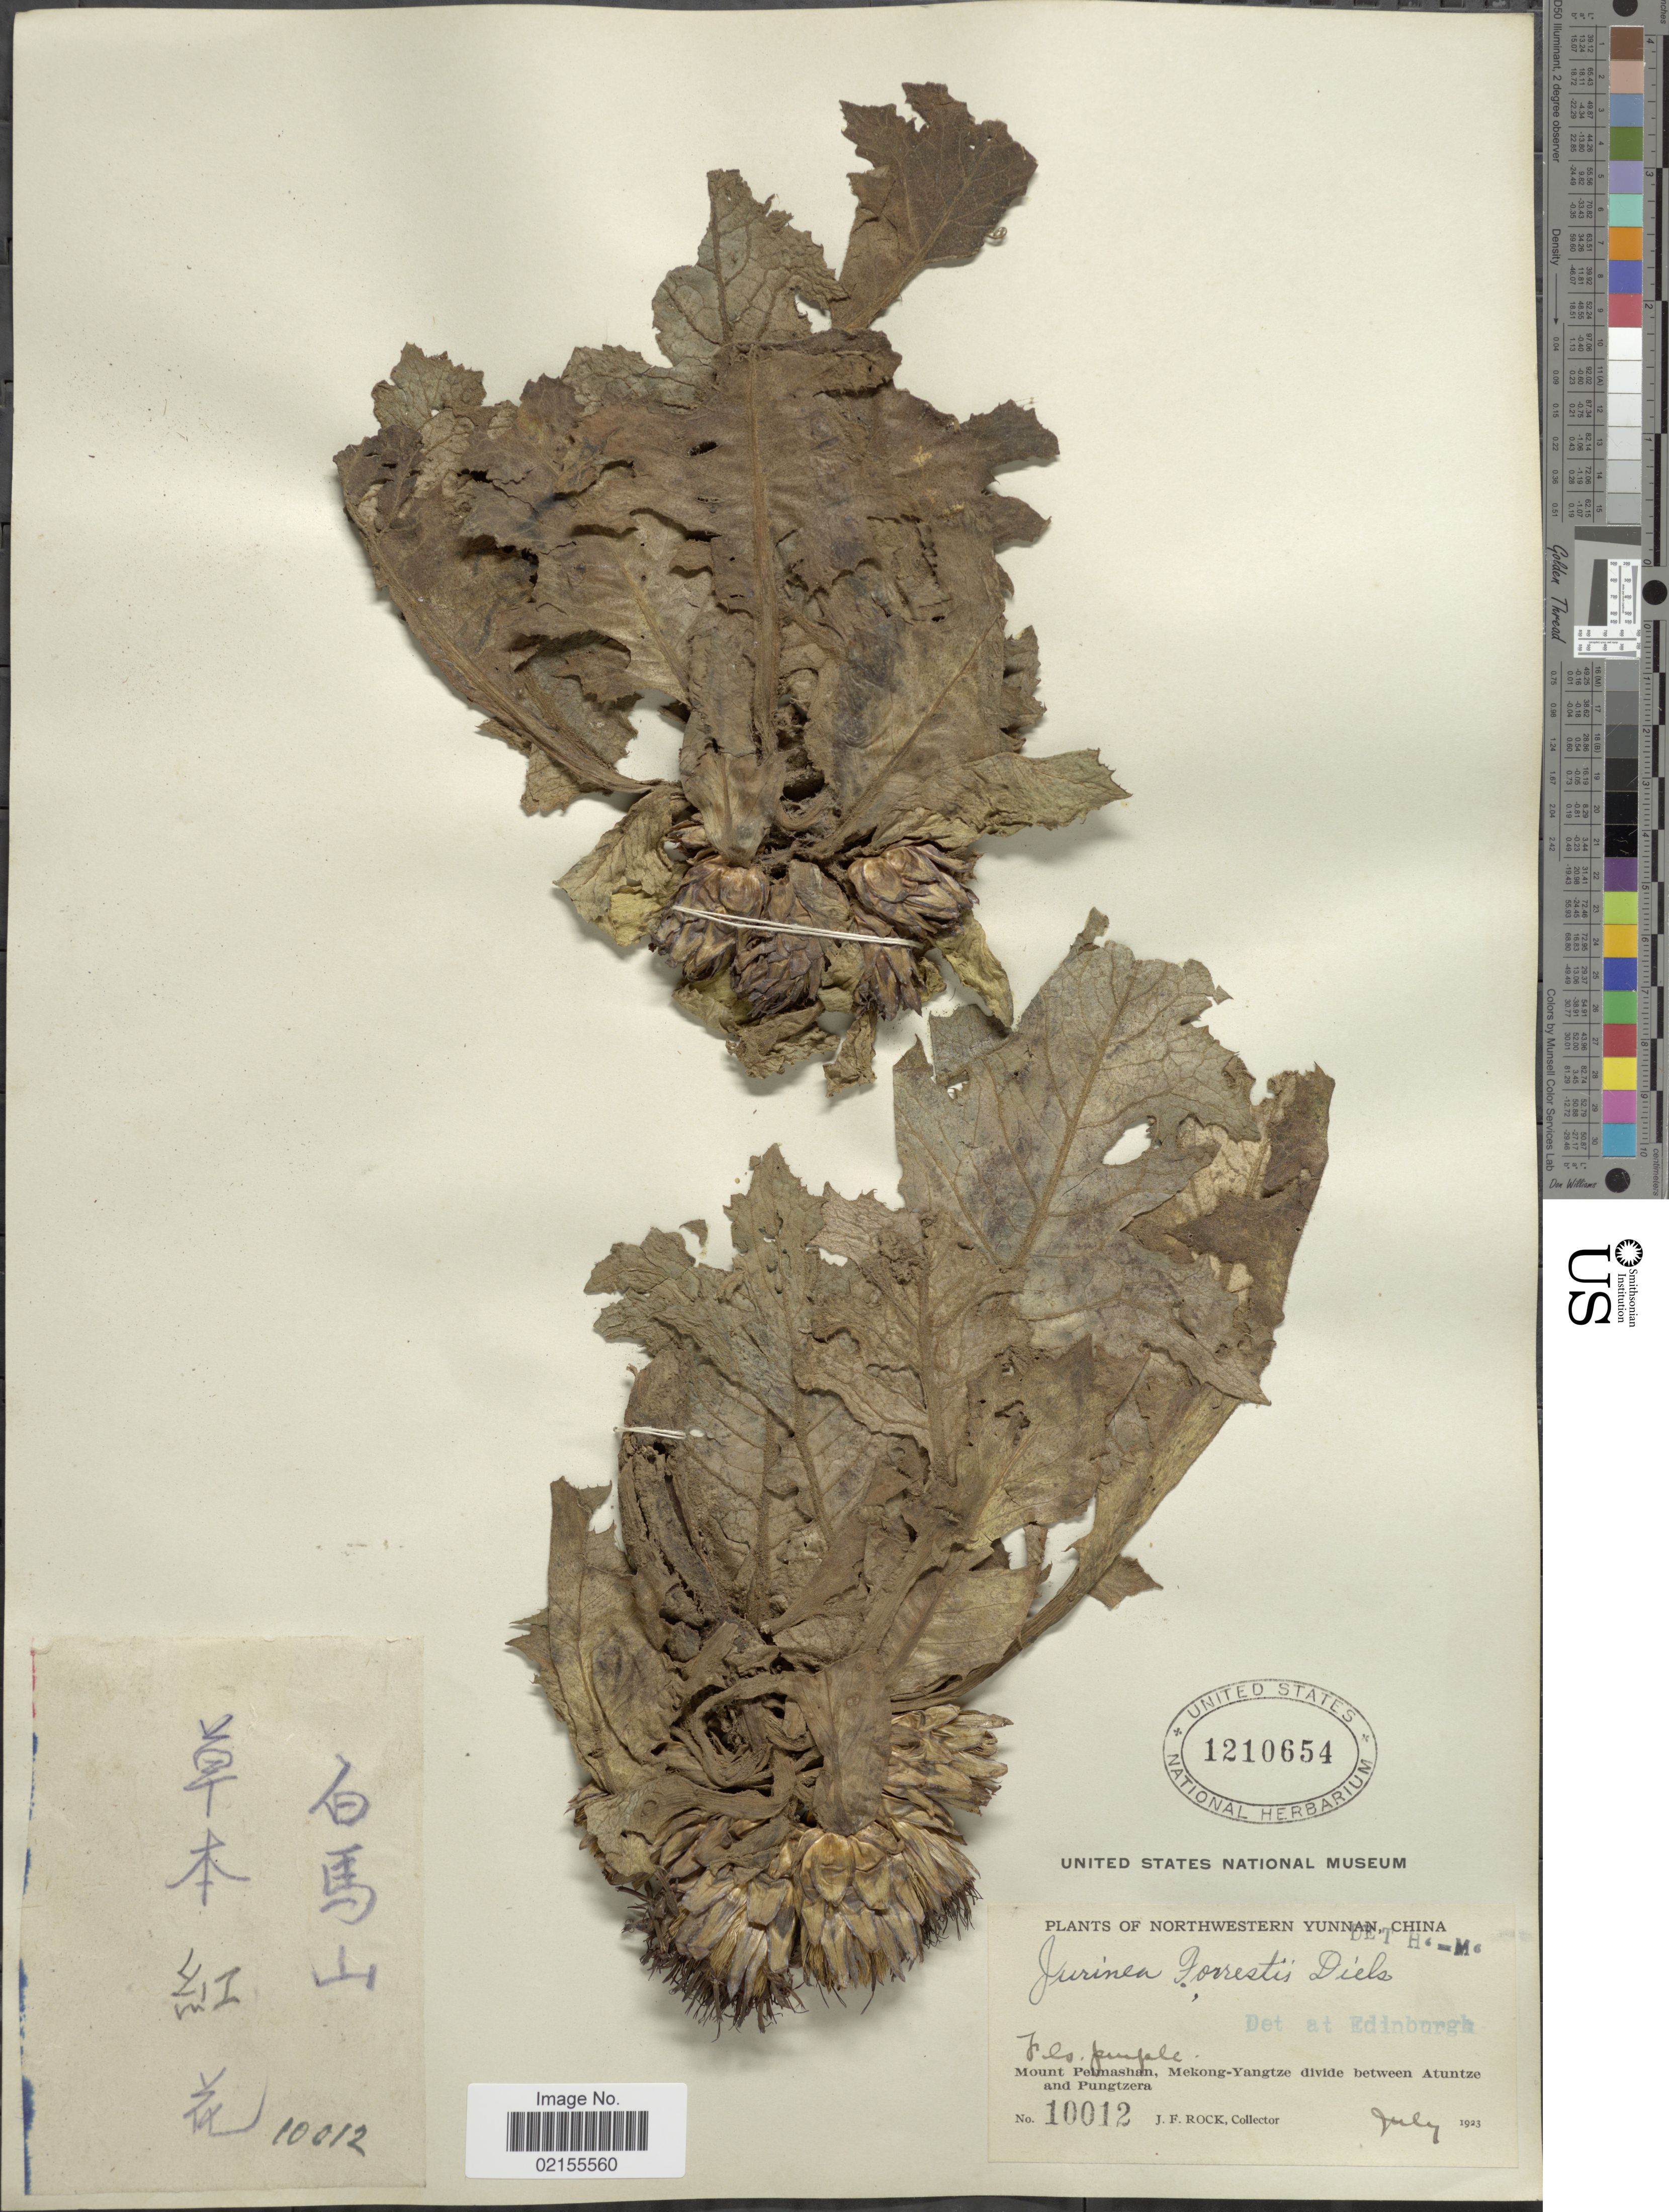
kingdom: Plantae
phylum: Tracheophyta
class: Magnoliopsida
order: Asterales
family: Asteraceae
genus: Dolomiaea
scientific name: Dolomiaea forrestii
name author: (Diels) C. Shih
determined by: Chen, Yousheng S.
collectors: J. Rock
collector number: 10012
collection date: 1923-07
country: China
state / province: Yunnan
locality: Northwestern Yunnan, Mount Pelmashan, mekong-Yangtze divide between Atuntze and Pungtzera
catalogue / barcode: US 1210654